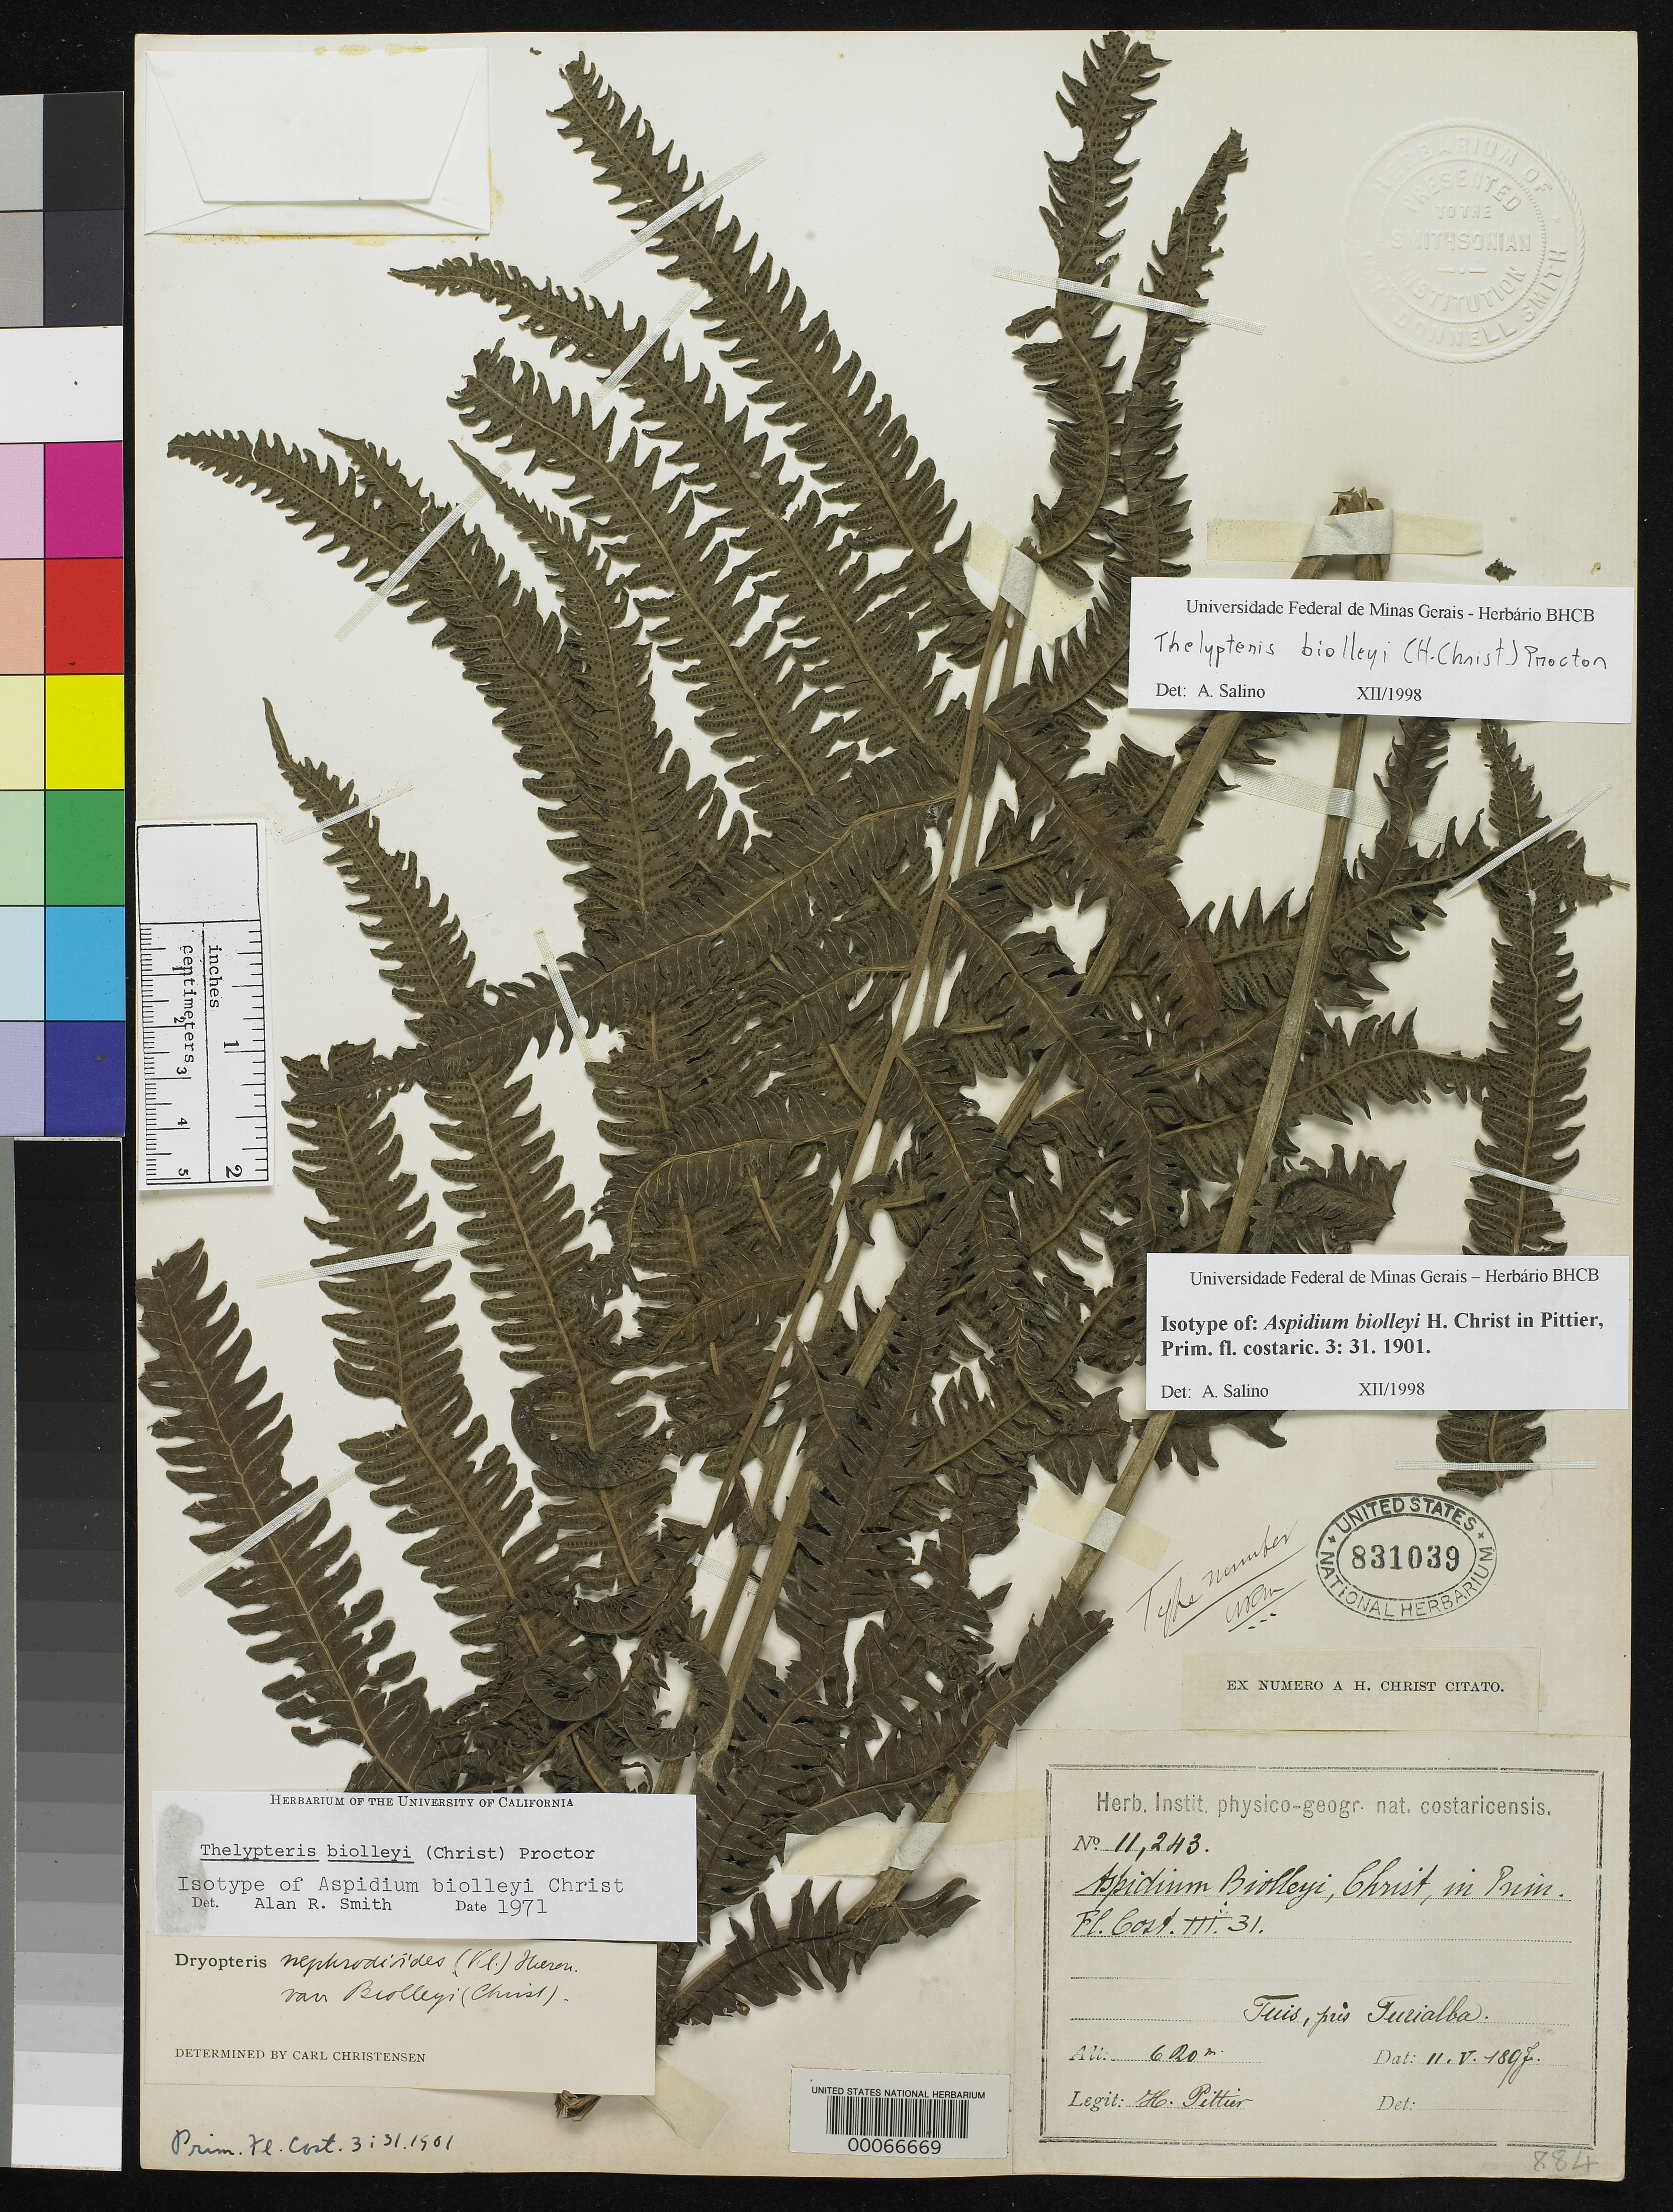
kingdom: Plantae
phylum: Tracheophyta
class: Polypodiopsida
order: Polypodiales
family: Tectariaceae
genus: Aspidium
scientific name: Aspidium biolleyi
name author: Christ in Pittier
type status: Isotype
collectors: H. F. Pittier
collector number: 11243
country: Costa Rica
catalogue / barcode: US 831039